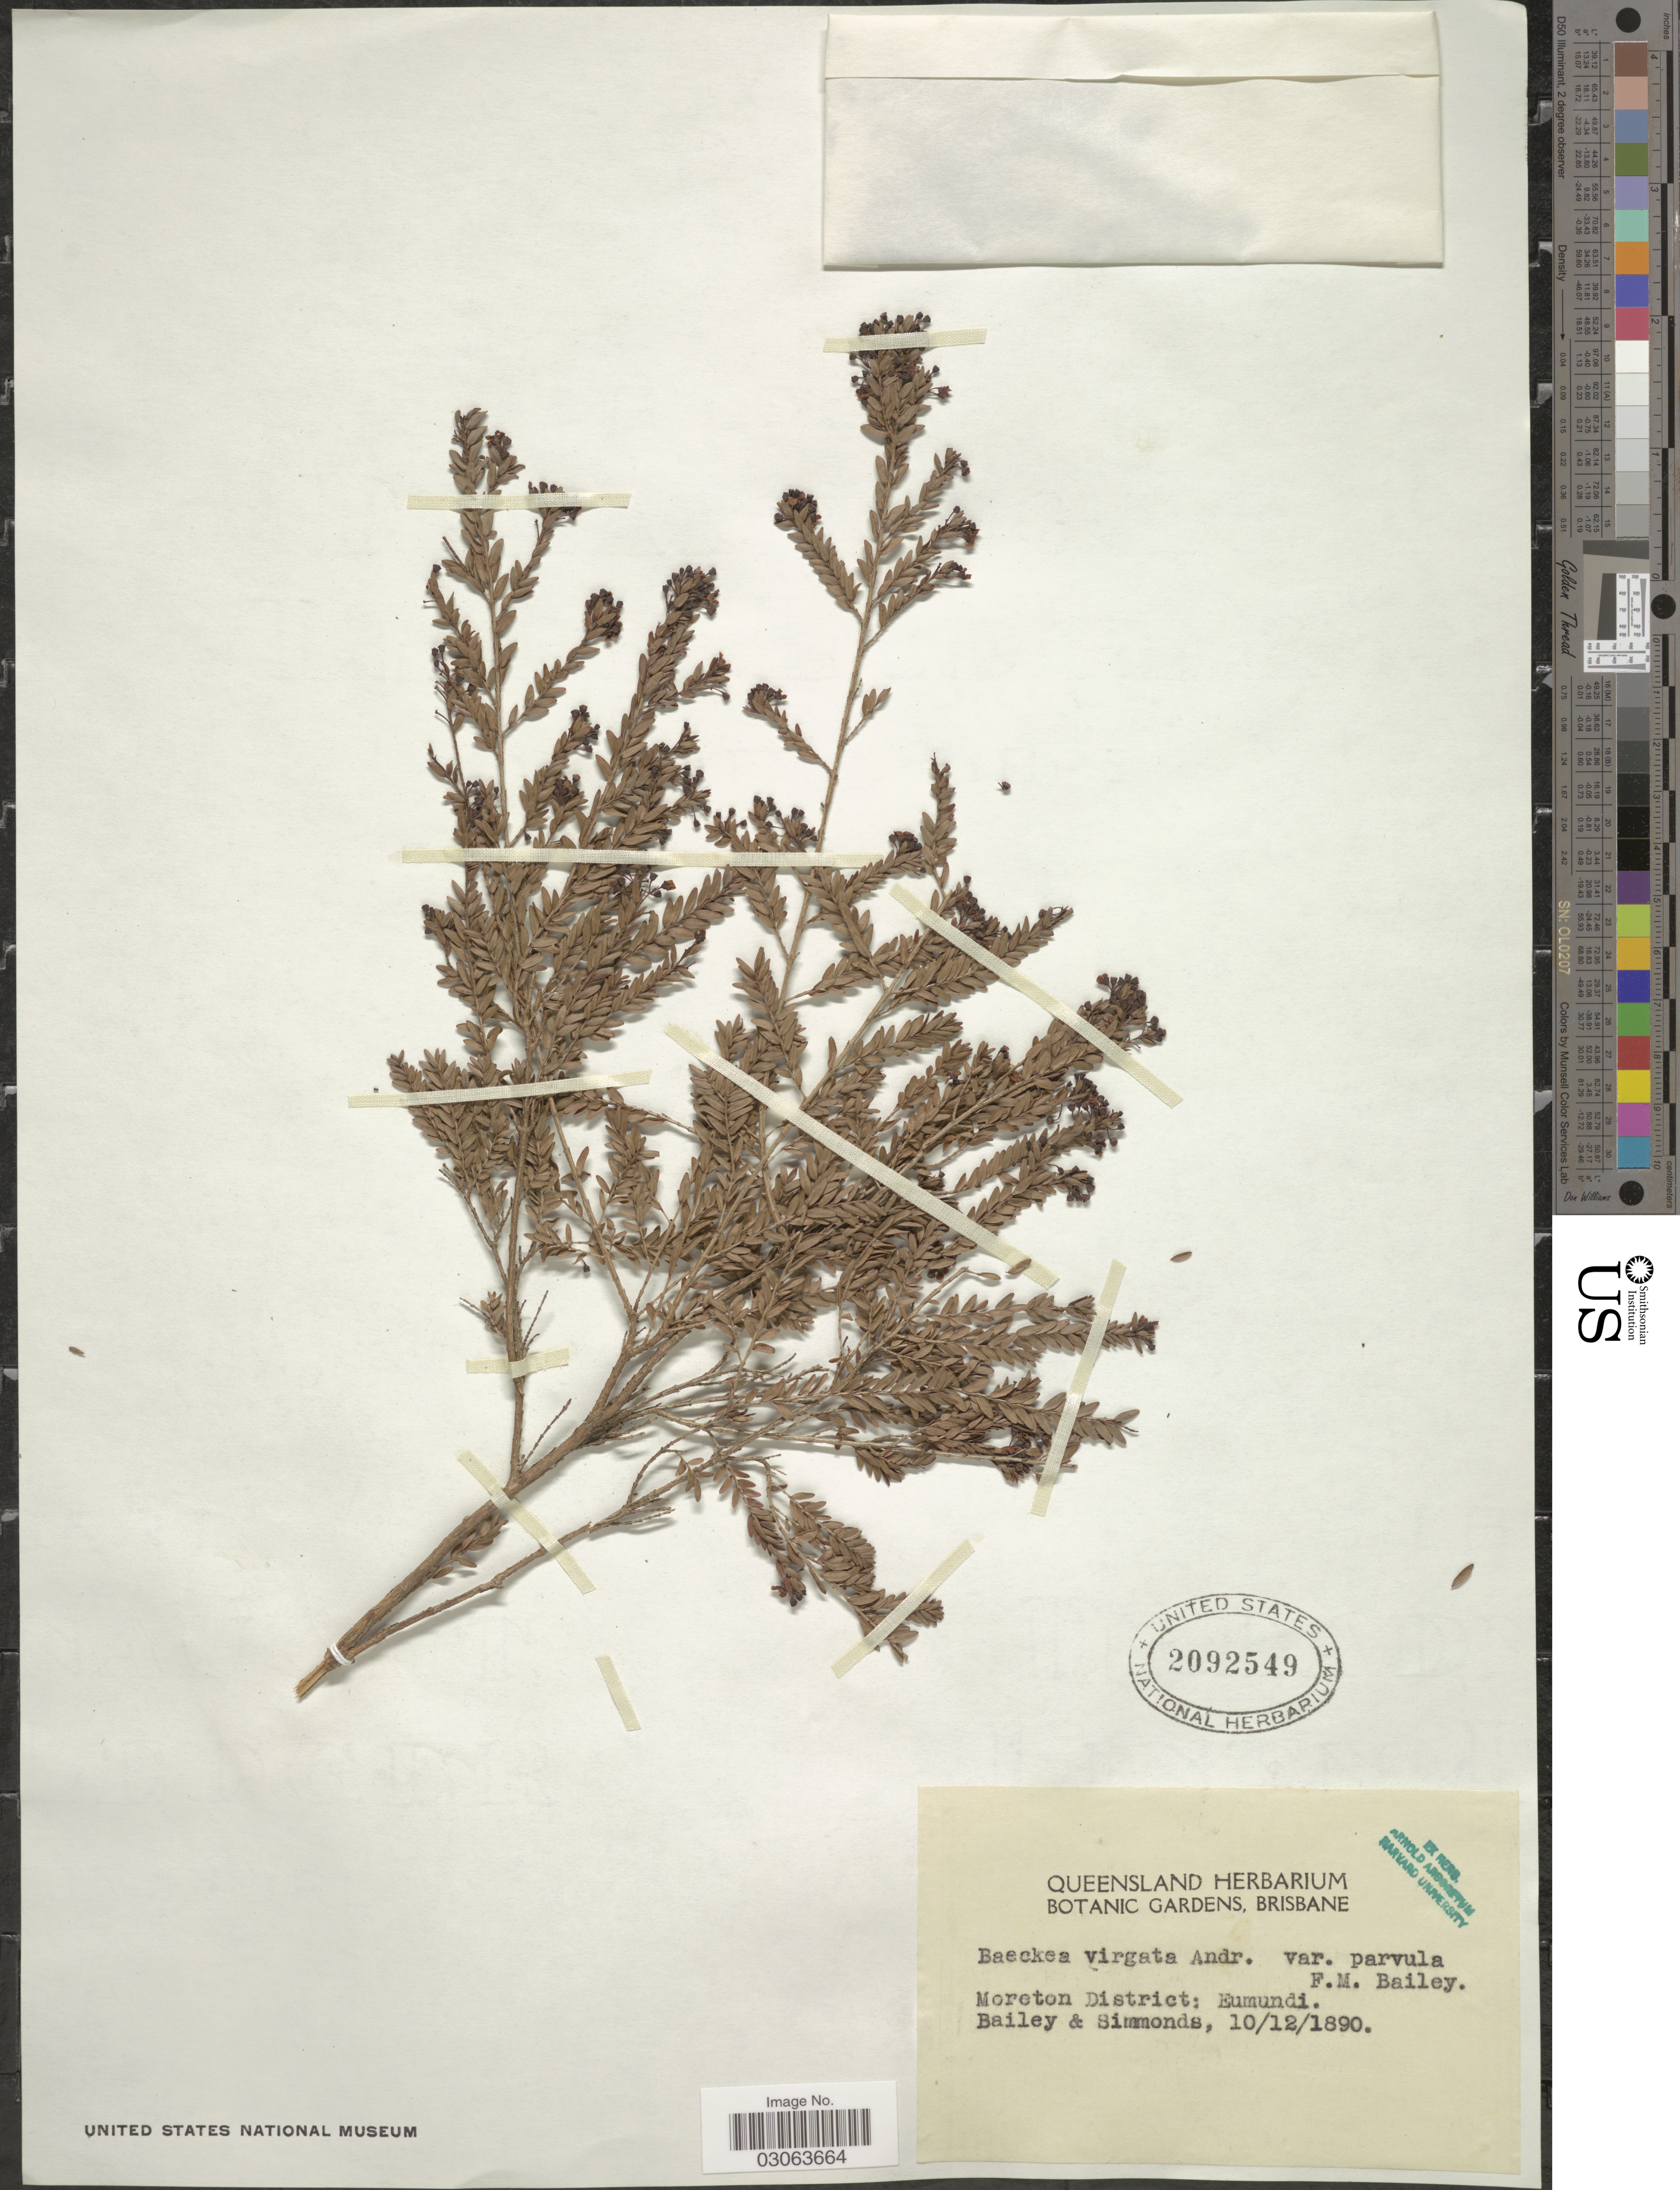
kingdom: Plantae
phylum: Tracheophyta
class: Magnoliopsida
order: Myrtales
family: Myrtaceae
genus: Sannantha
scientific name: Sannantha bidwillii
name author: (A.R. Bean) P.G. Wilson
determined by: Bean, A. R.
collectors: Bailey, -- & Simmonds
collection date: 1890-12-10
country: Australia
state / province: Queensland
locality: Moreton District: Eumundi.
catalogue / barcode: US 2092549